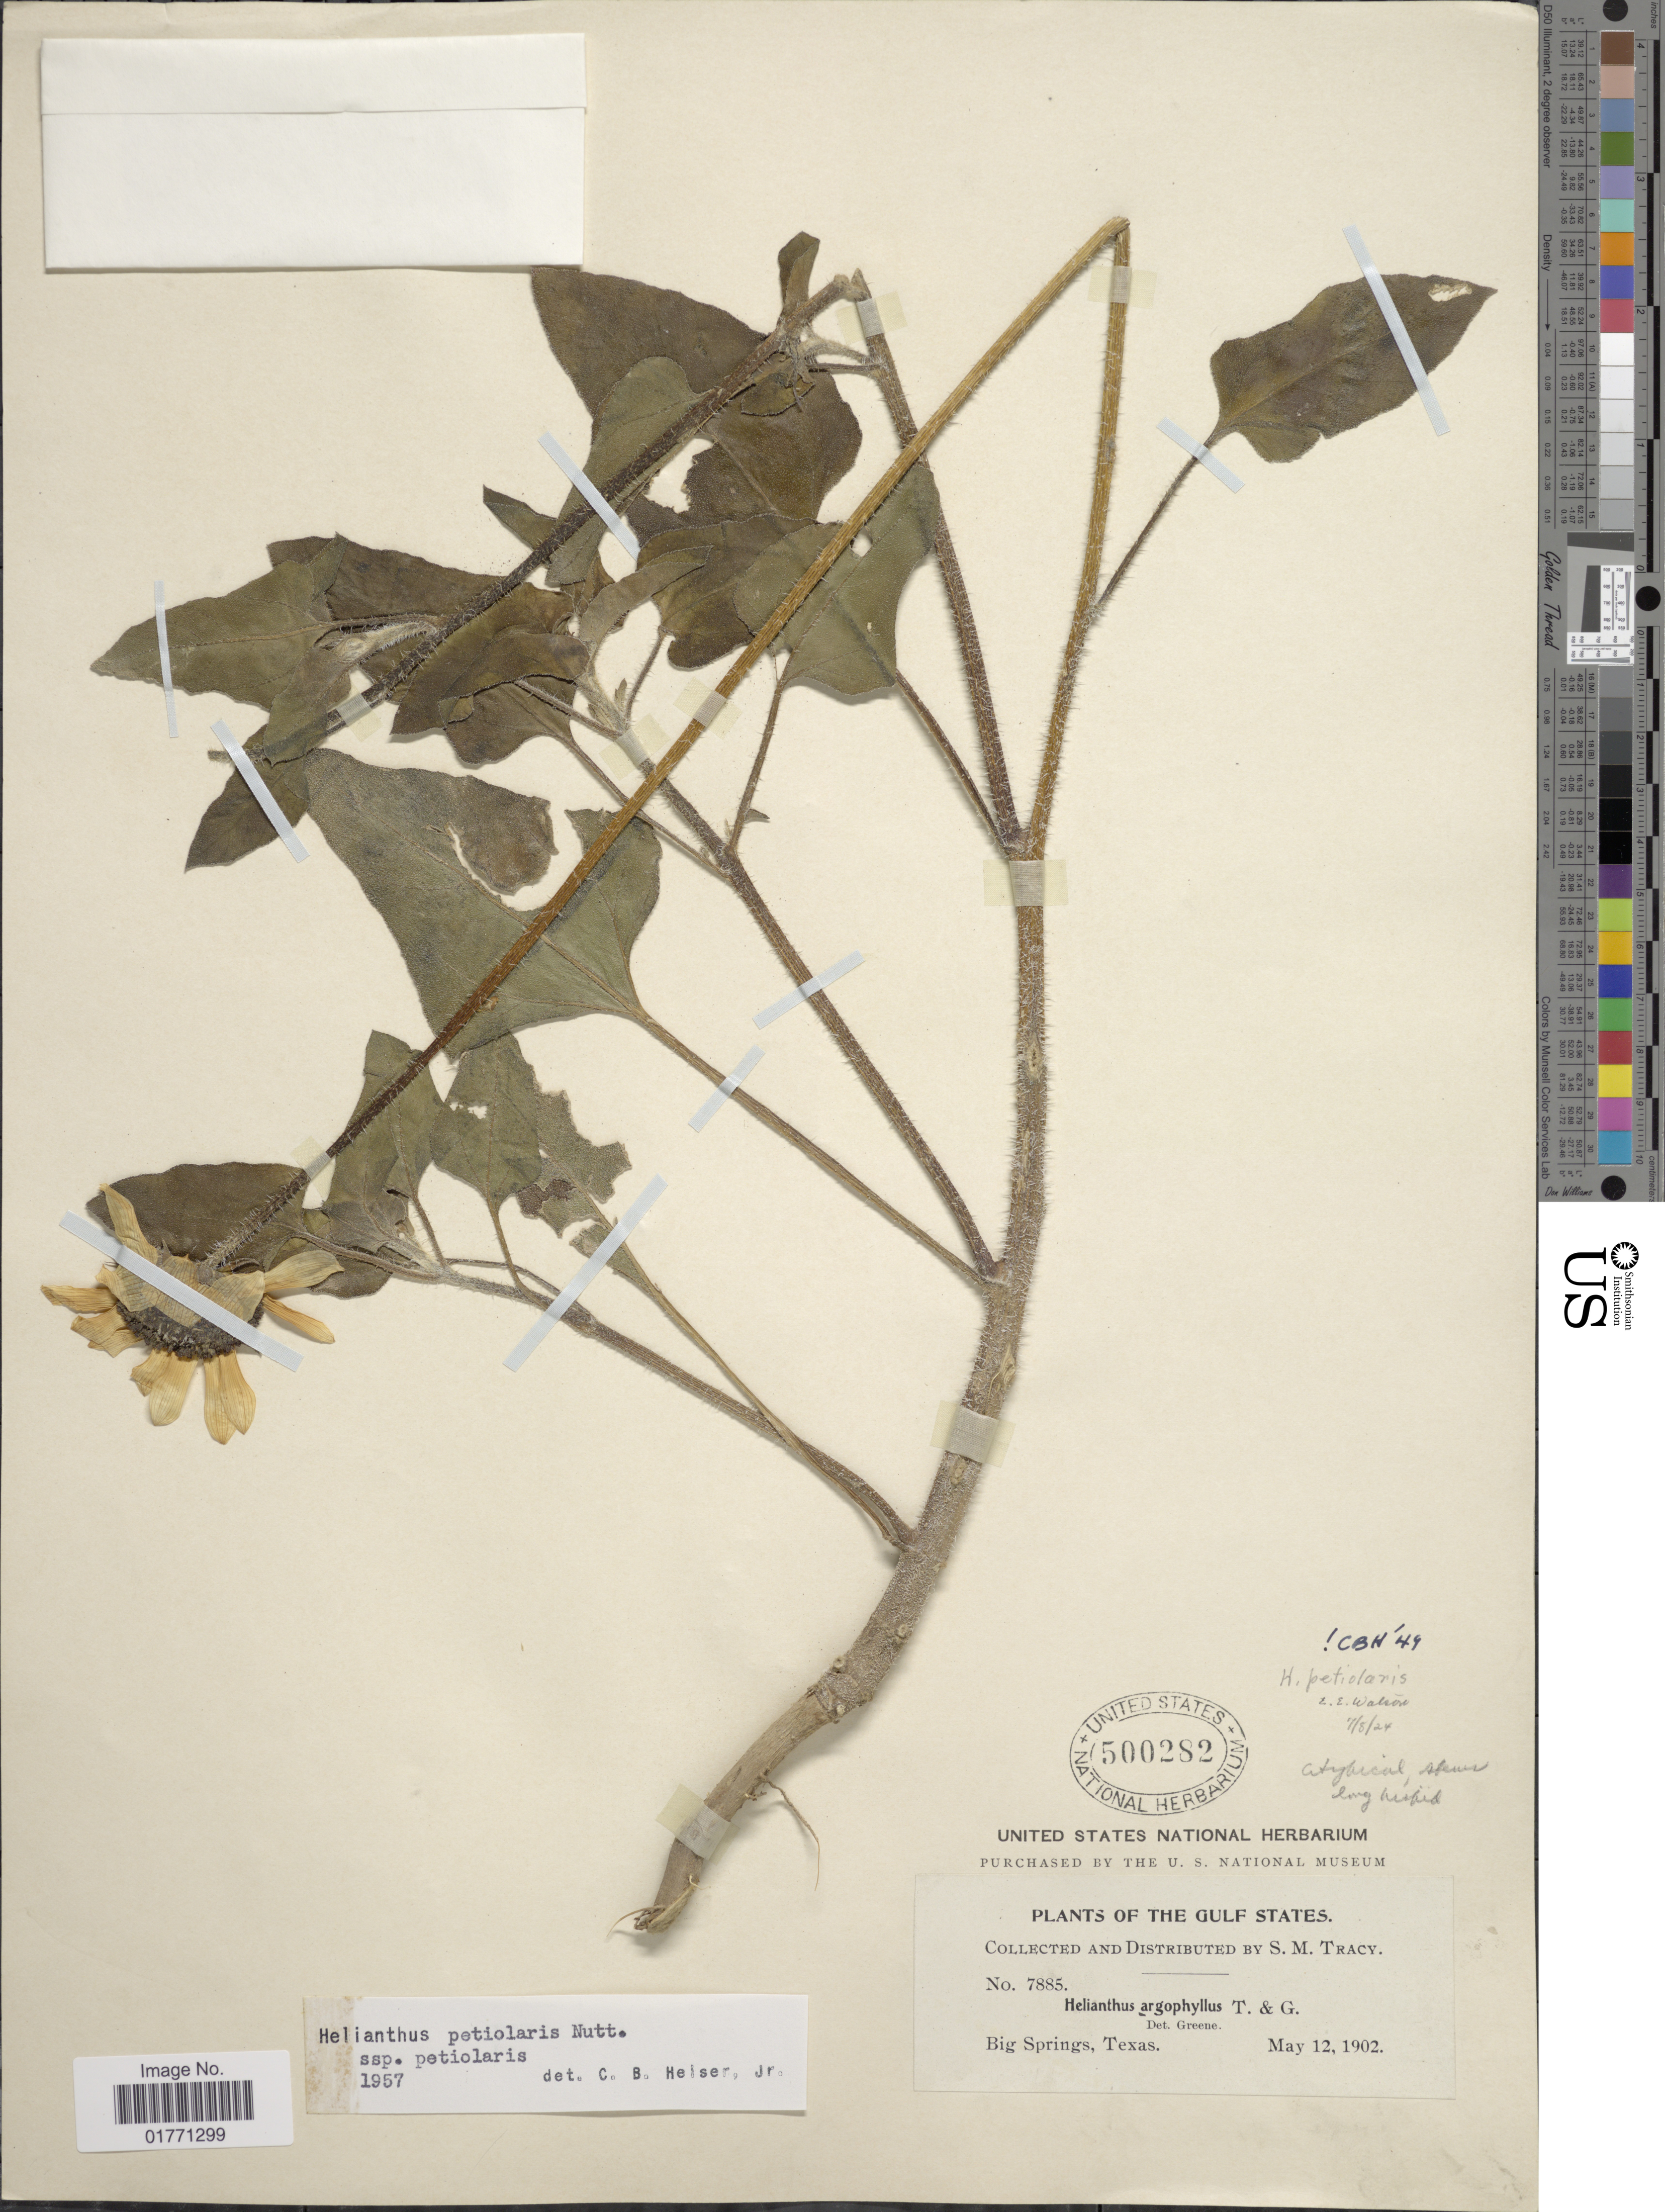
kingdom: Plantae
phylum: Tracheophyta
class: Magnoliopsida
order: Asterales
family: Asteraceae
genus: Helianthus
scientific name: Helianthus petiolaris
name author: Nutt.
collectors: S. M. Tracy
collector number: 7885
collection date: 1902-05-12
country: United States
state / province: Texas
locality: The Gulf States, Big Springs.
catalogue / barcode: US 500282